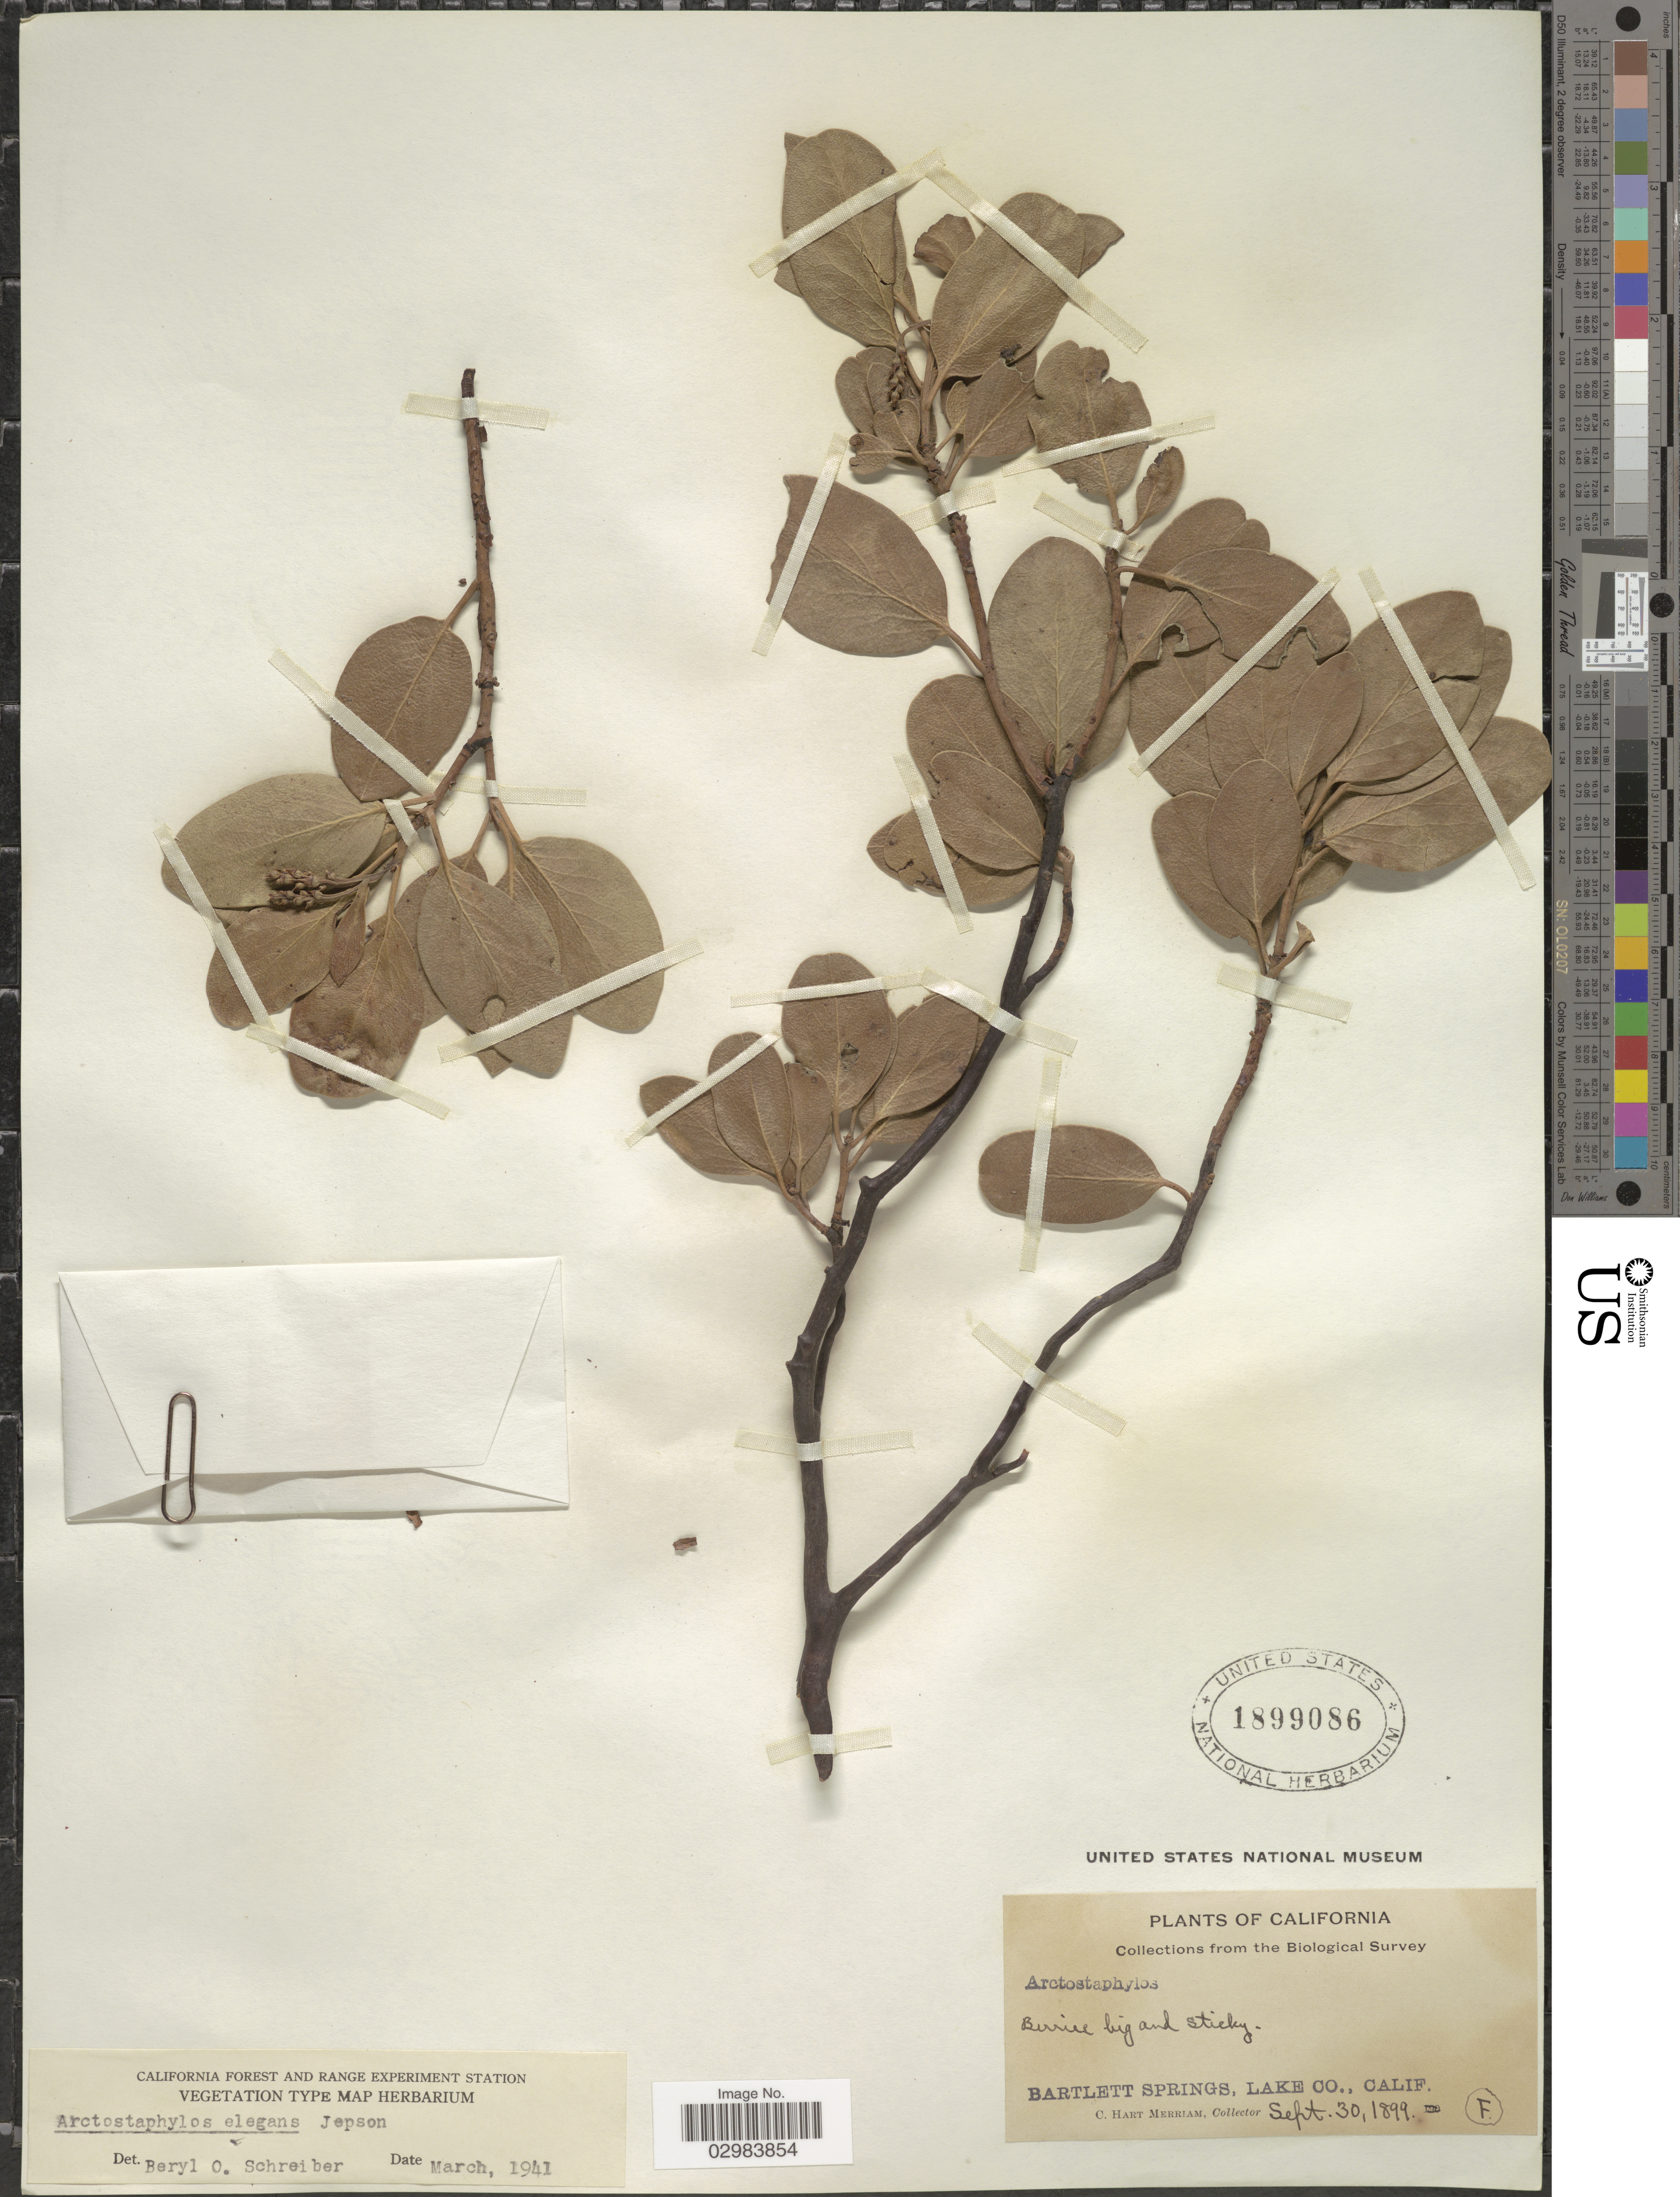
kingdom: Plantae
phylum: Tracheophyta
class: Magnoliopsida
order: Ericales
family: Ericaceae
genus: Arctostaphylos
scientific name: Arctostaphylos elegans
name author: Jeps.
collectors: C. Merriam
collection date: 1899-09-30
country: United States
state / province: California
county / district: Lake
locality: Bartlett Springs, Lake Co.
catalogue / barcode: US 1899086